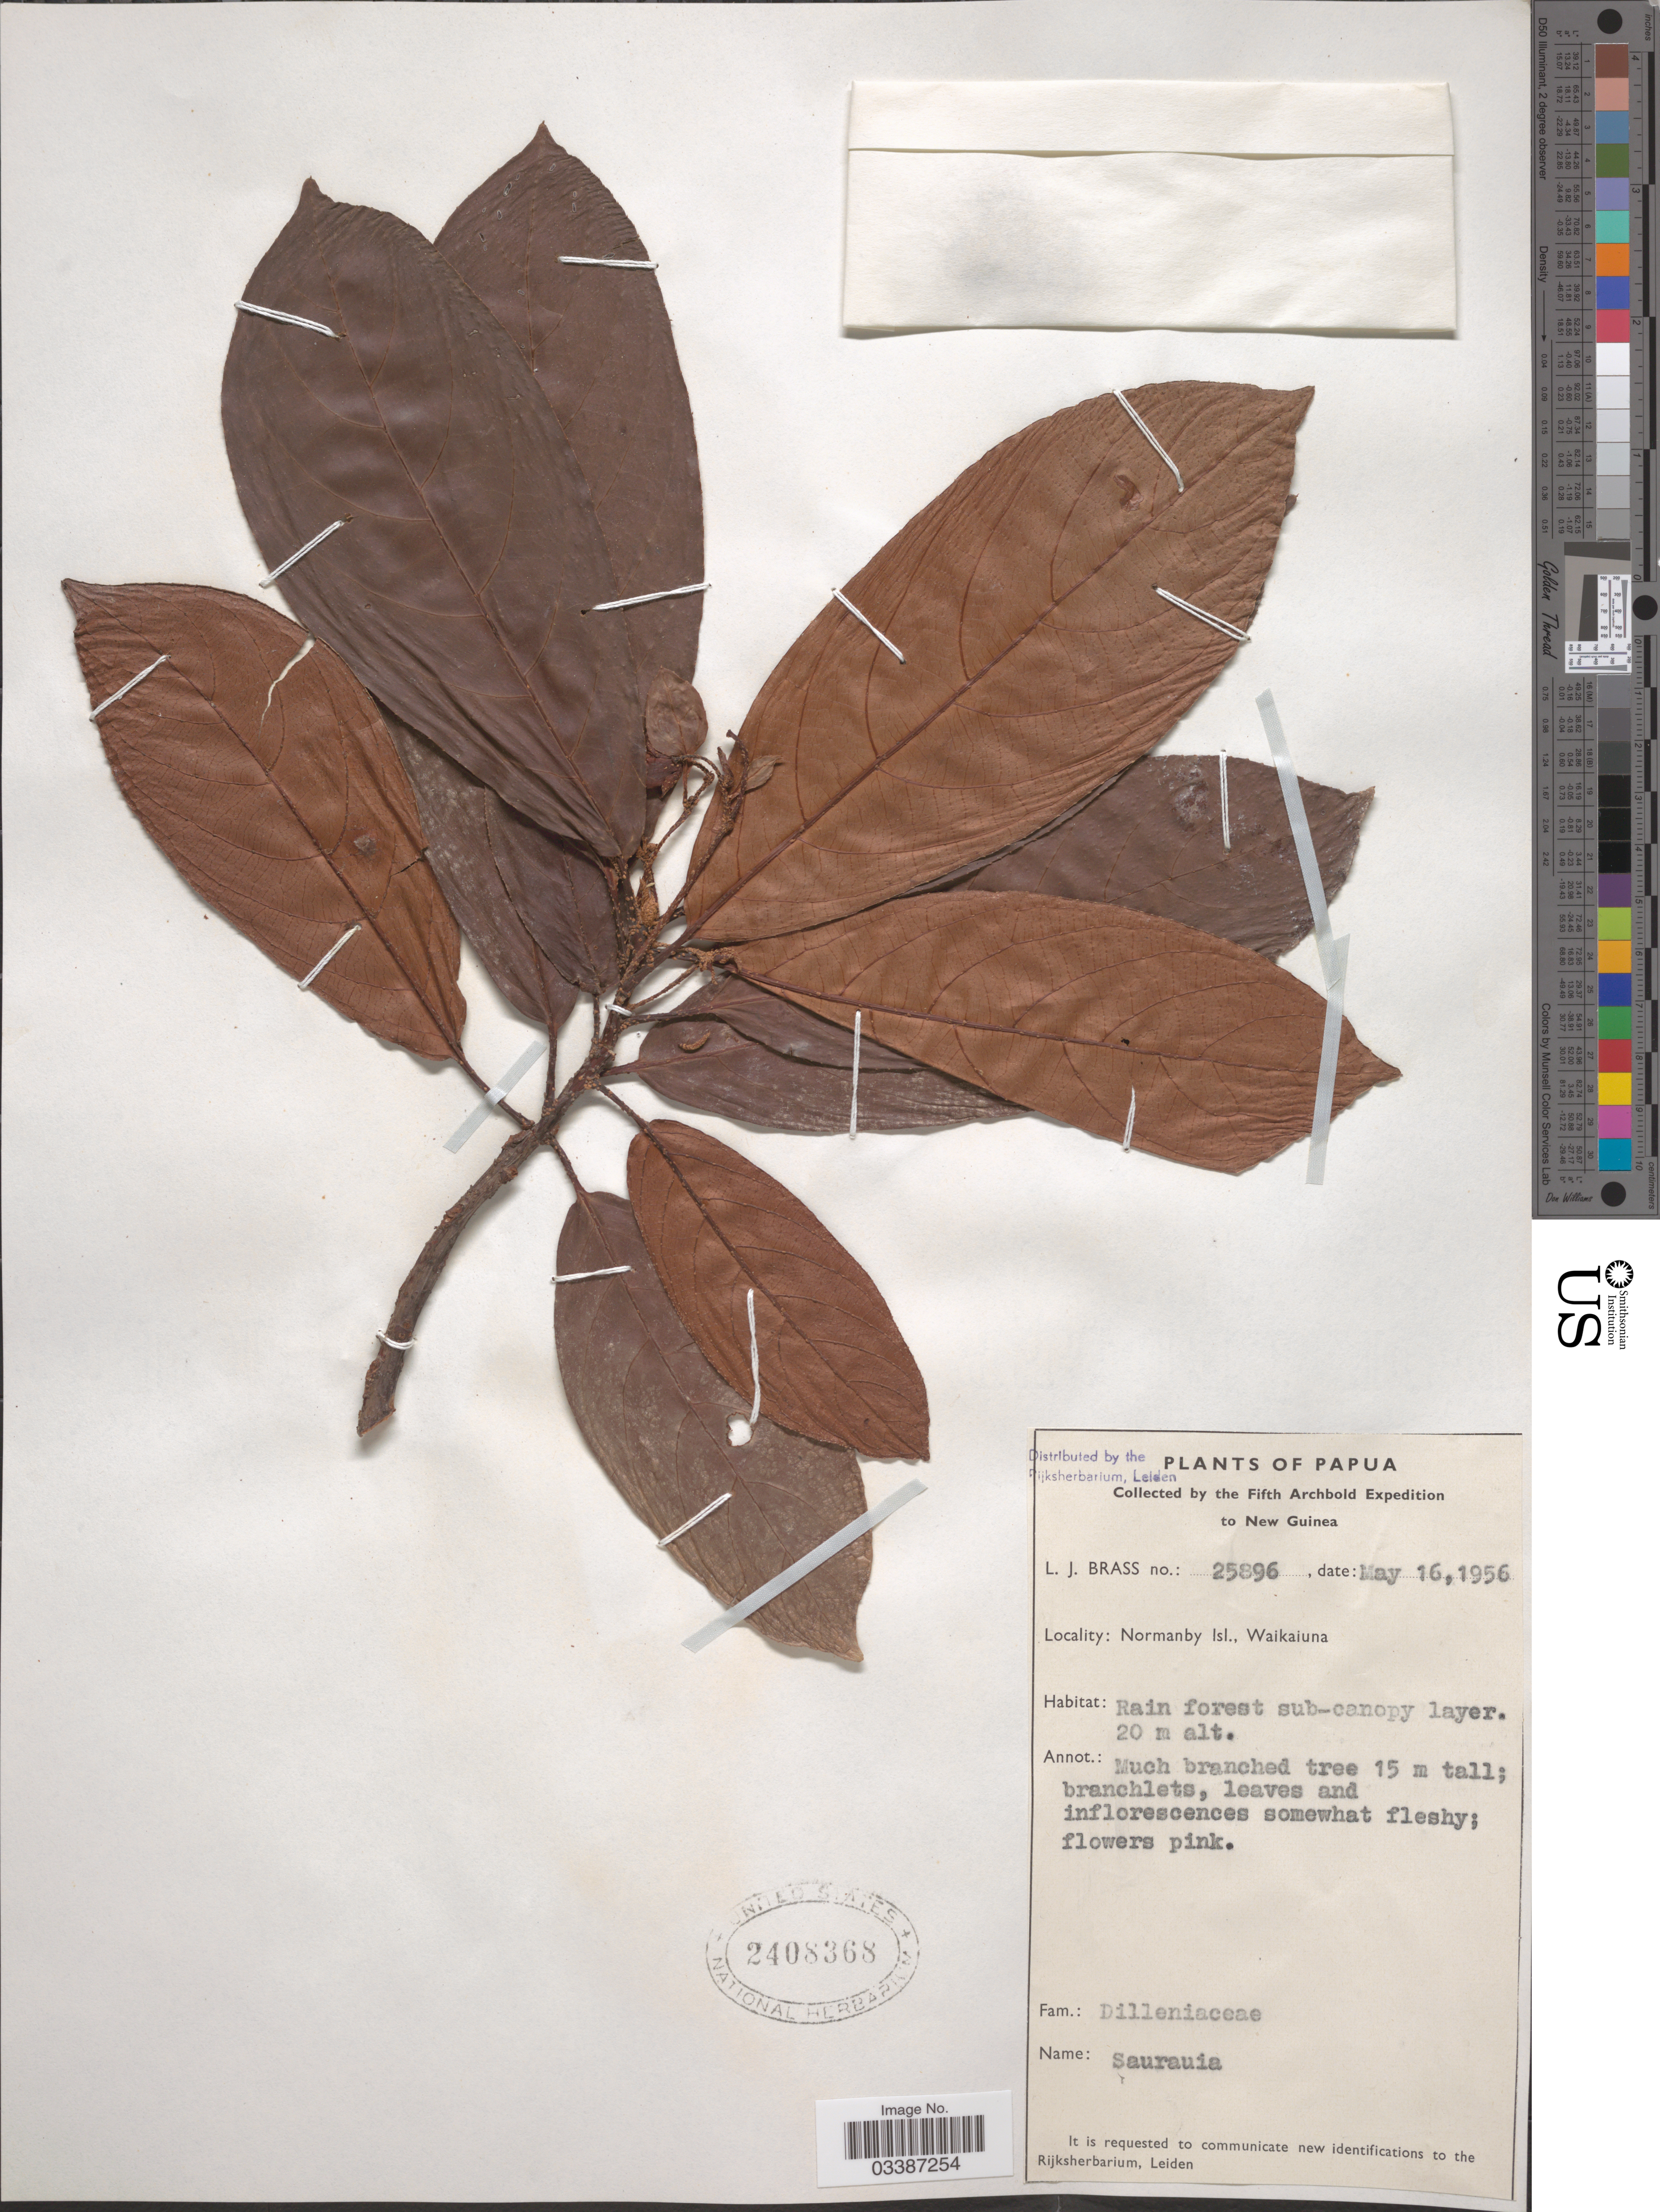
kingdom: Plantae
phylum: Tracheophyta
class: Magnoliopsida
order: Ericales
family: Actinidiaceae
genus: Saurauia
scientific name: Saurauia sp.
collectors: L. J. Brass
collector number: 25896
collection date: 1956-05-16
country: Papua New Guinea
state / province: Milne Bay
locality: Papua. New Guinea. Normanby Isl., Waikaiuna.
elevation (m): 20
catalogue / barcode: US 2408368